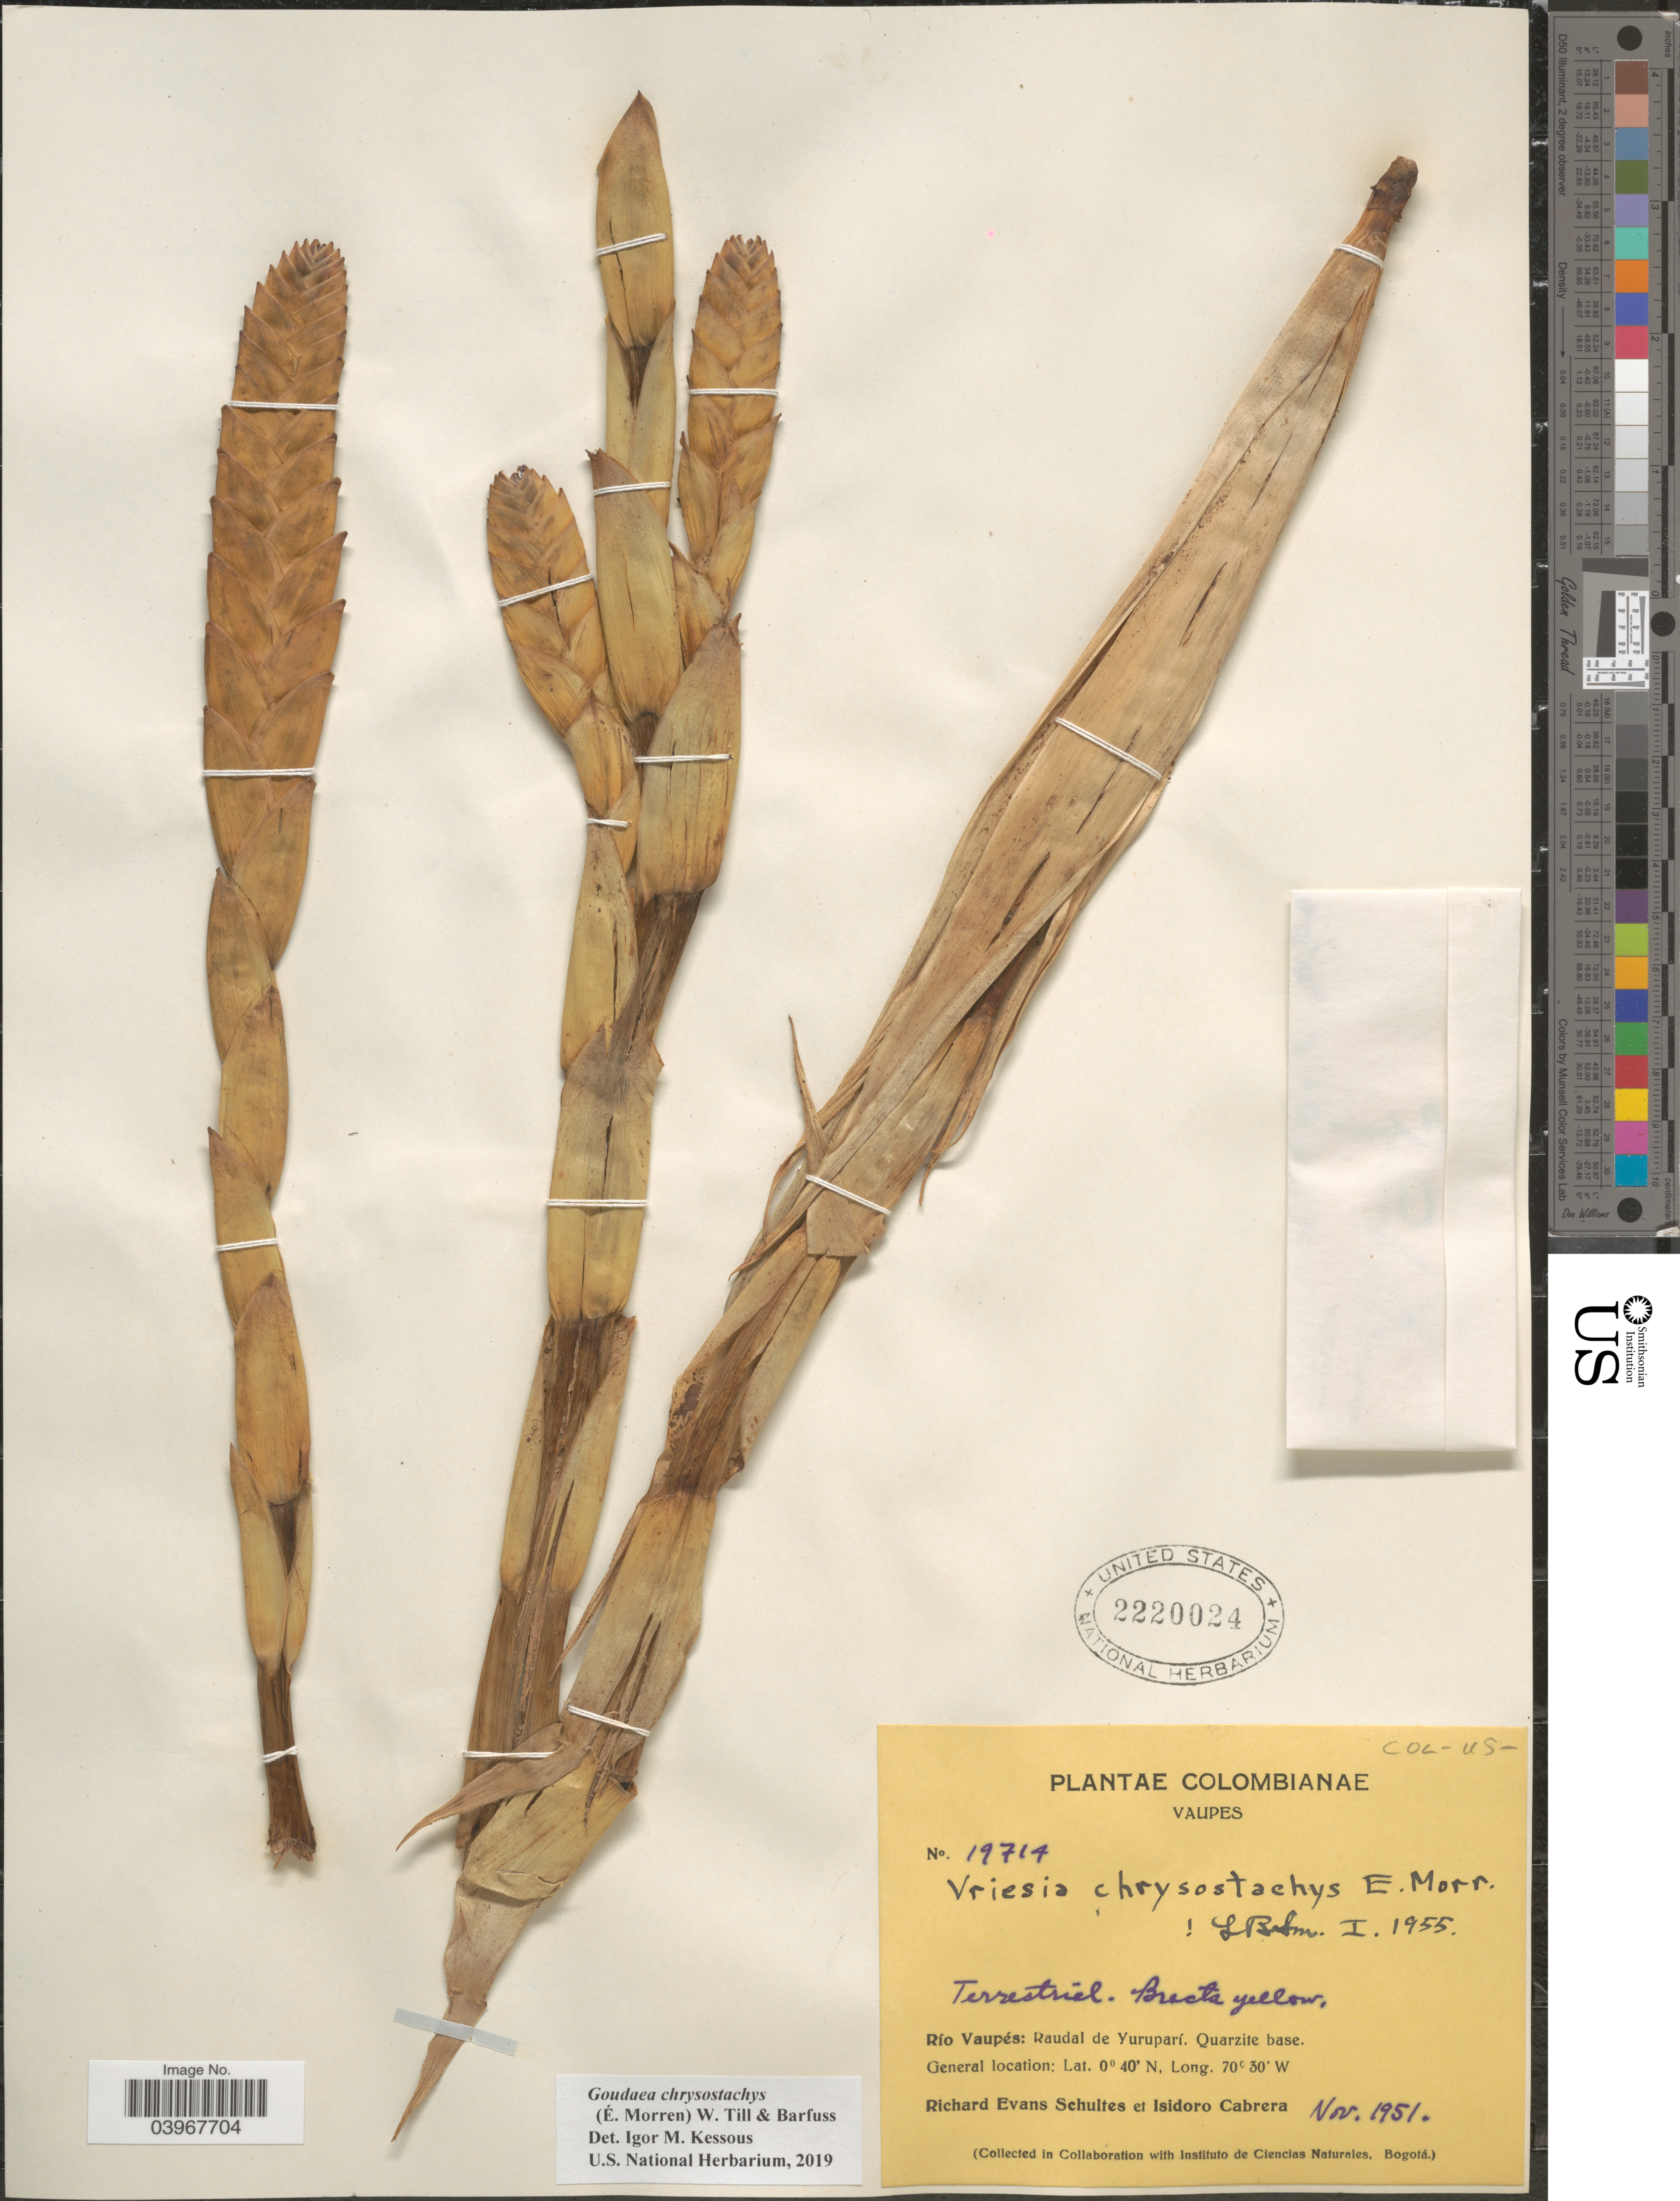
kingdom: Plantae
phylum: Tracheophyta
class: Liliopsida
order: Poales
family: Bromeliaceae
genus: Goudaea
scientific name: Goudaea chrysostachys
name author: (É. Morren) W. Till & Barfuss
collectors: R. E. Schultes & I. Cabrera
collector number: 19714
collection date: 1951-11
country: Colombia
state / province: Vaupés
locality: Río Vaupés: Raudal de Yuruparí. Quarzite base.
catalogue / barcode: US 2220024